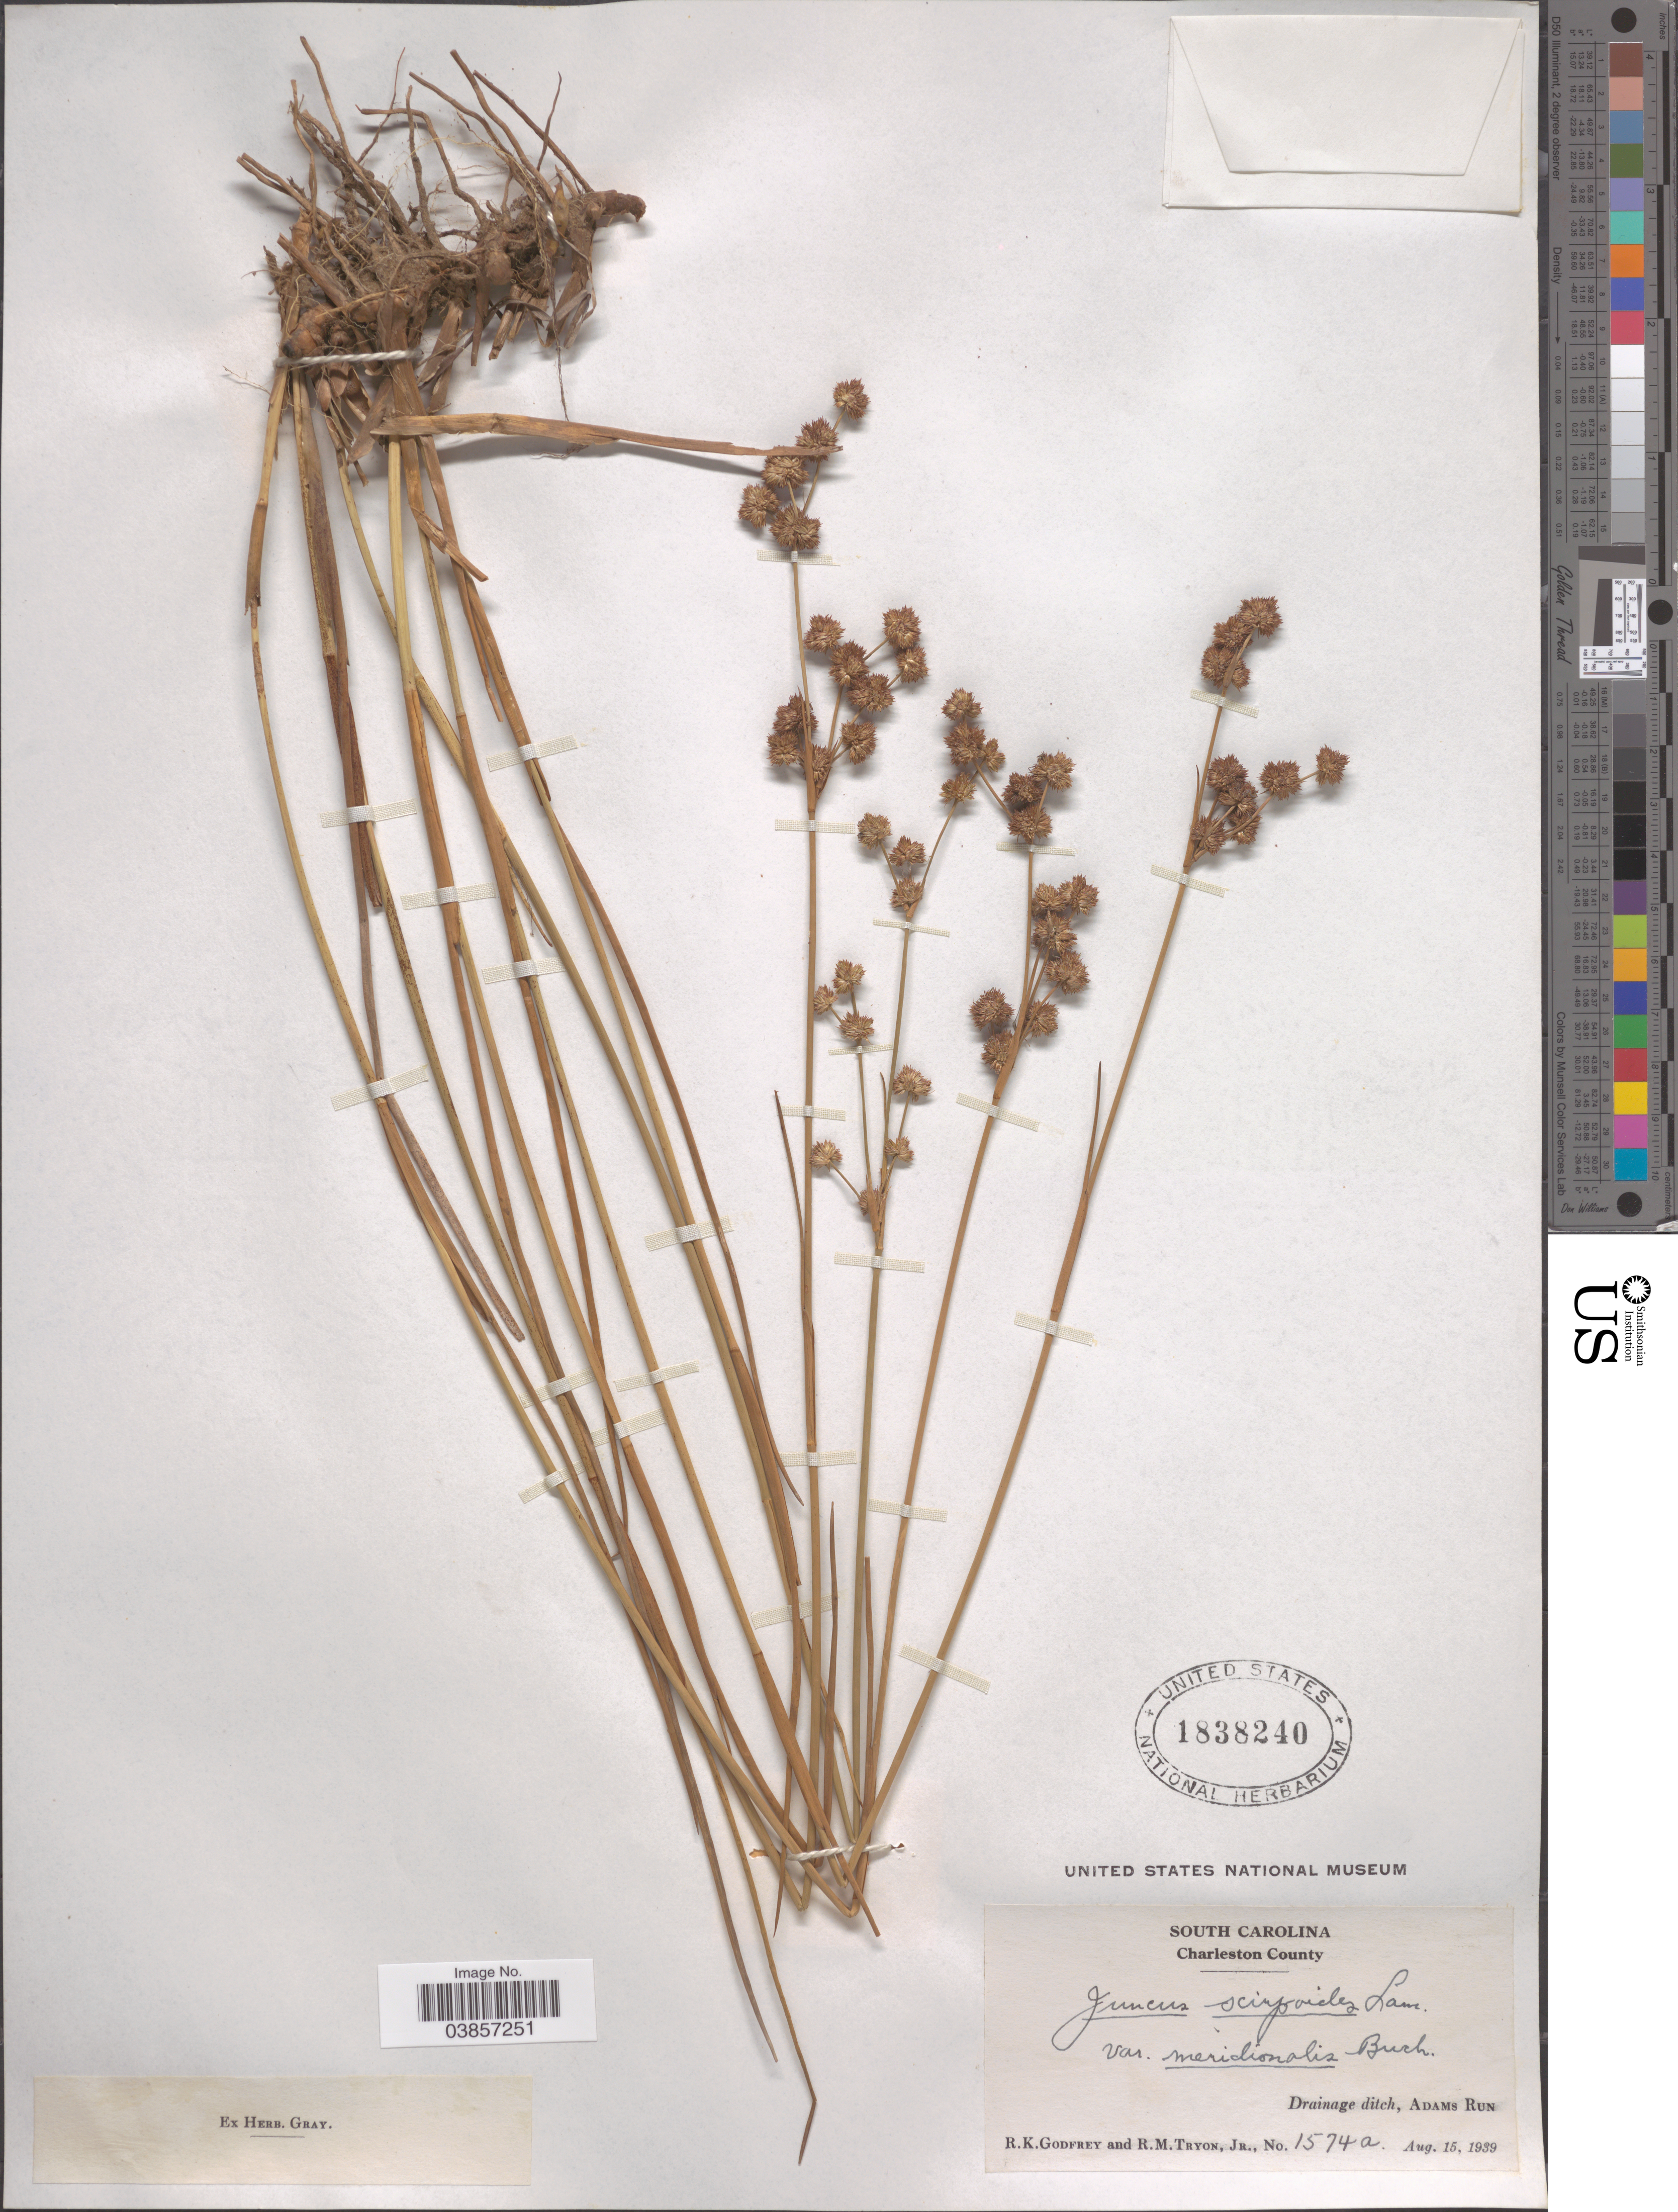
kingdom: Plantae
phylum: Tracheophyta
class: Liliopsida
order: Poales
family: Juncaceae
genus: Juncus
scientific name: Juncus scirpoides var. meridionalis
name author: Buchenau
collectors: R. K. Godfrey & R. Tryon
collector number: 1574a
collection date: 1939-08-15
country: United States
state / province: South Carolina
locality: Charleston County. Adams Run.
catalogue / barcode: US 1838240